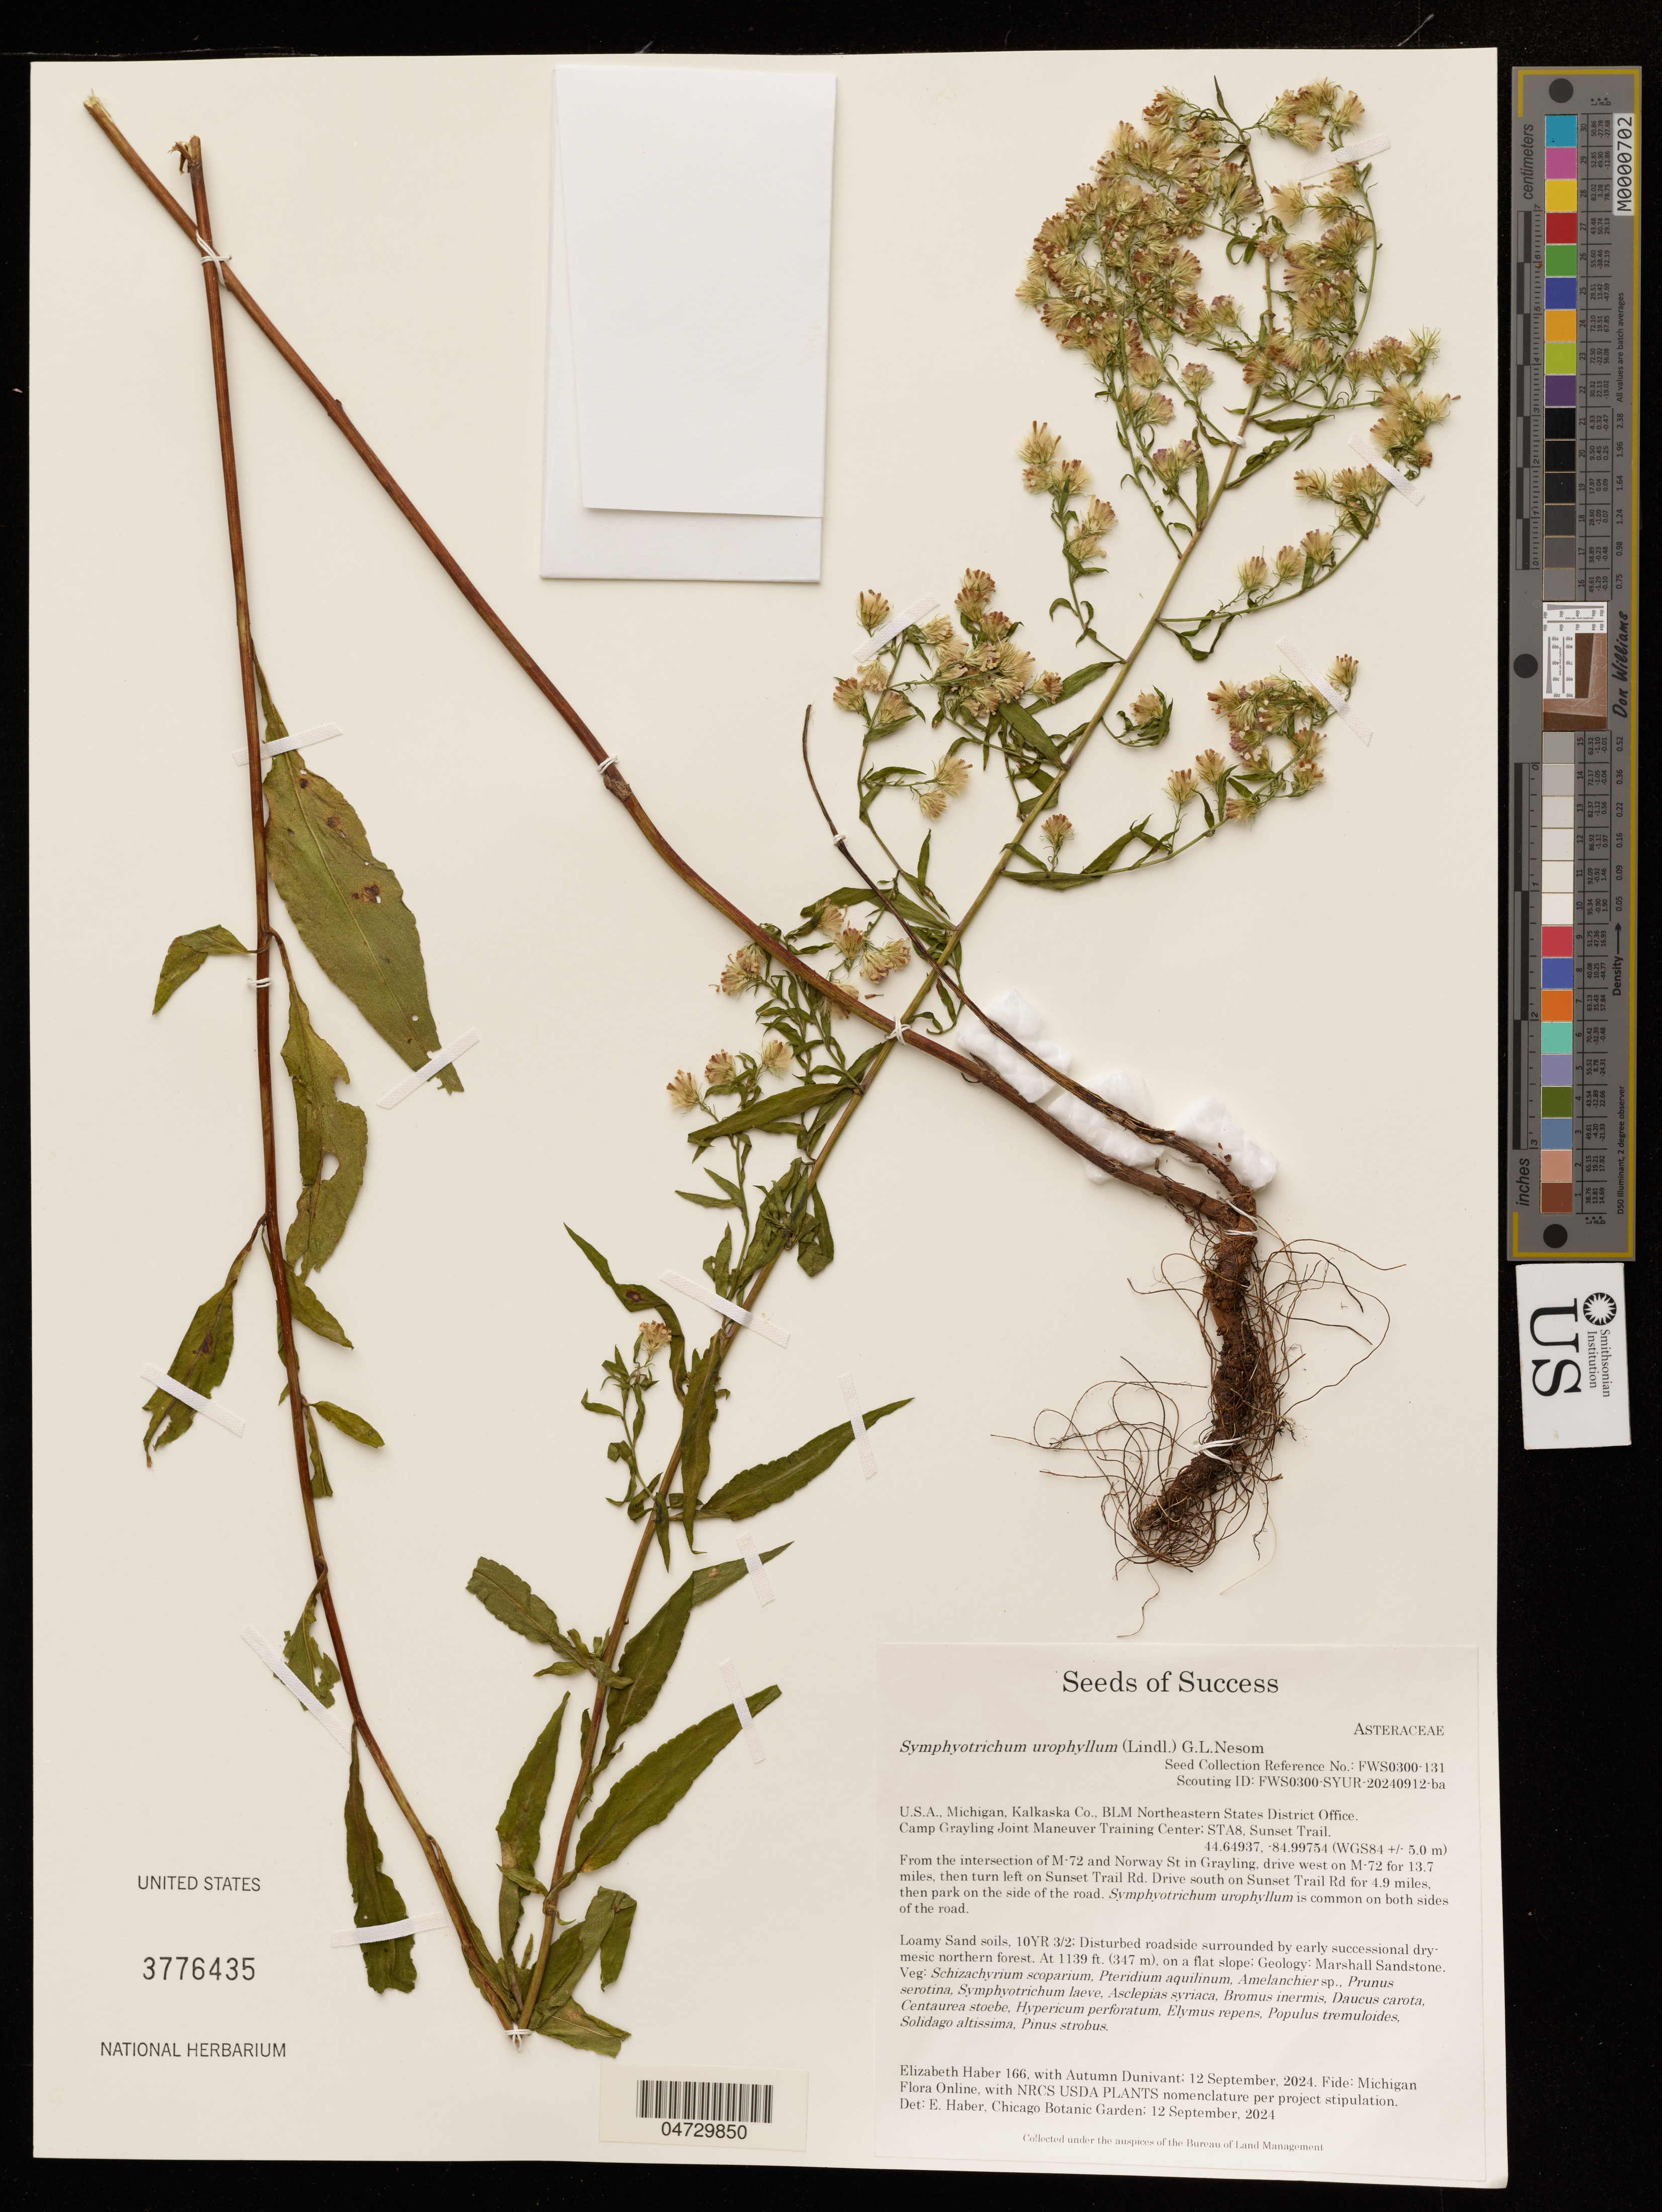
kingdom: Plantae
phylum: Tracheophyta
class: Magnoliopsida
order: Asterales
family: Asteraceae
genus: Symphyotrichum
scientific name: Symphyotrichum urophyllum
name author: (Lindl. ex DC.) G.L. Nesom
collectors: E. Haber & A. Dunivant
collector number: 166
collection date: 2024-09-12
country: United States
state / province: Michigan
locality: Kalkaska Co., BLM Northeastern States District Office. Camp Grayling Joint Maneuver Training Center: STA8, Sunset Trail. From the intersection of M-72 and Norway St in Grayling, drive west on M-72 for 13.7 miles, then turn left on Sunset Trail Rd. Drive south on Sunset Trail Rd for 4.9 miles, then park on the side of the road. Symphyotrichum urophyllum is common on both sides of the road.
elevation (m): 347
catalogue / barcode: US 3776435